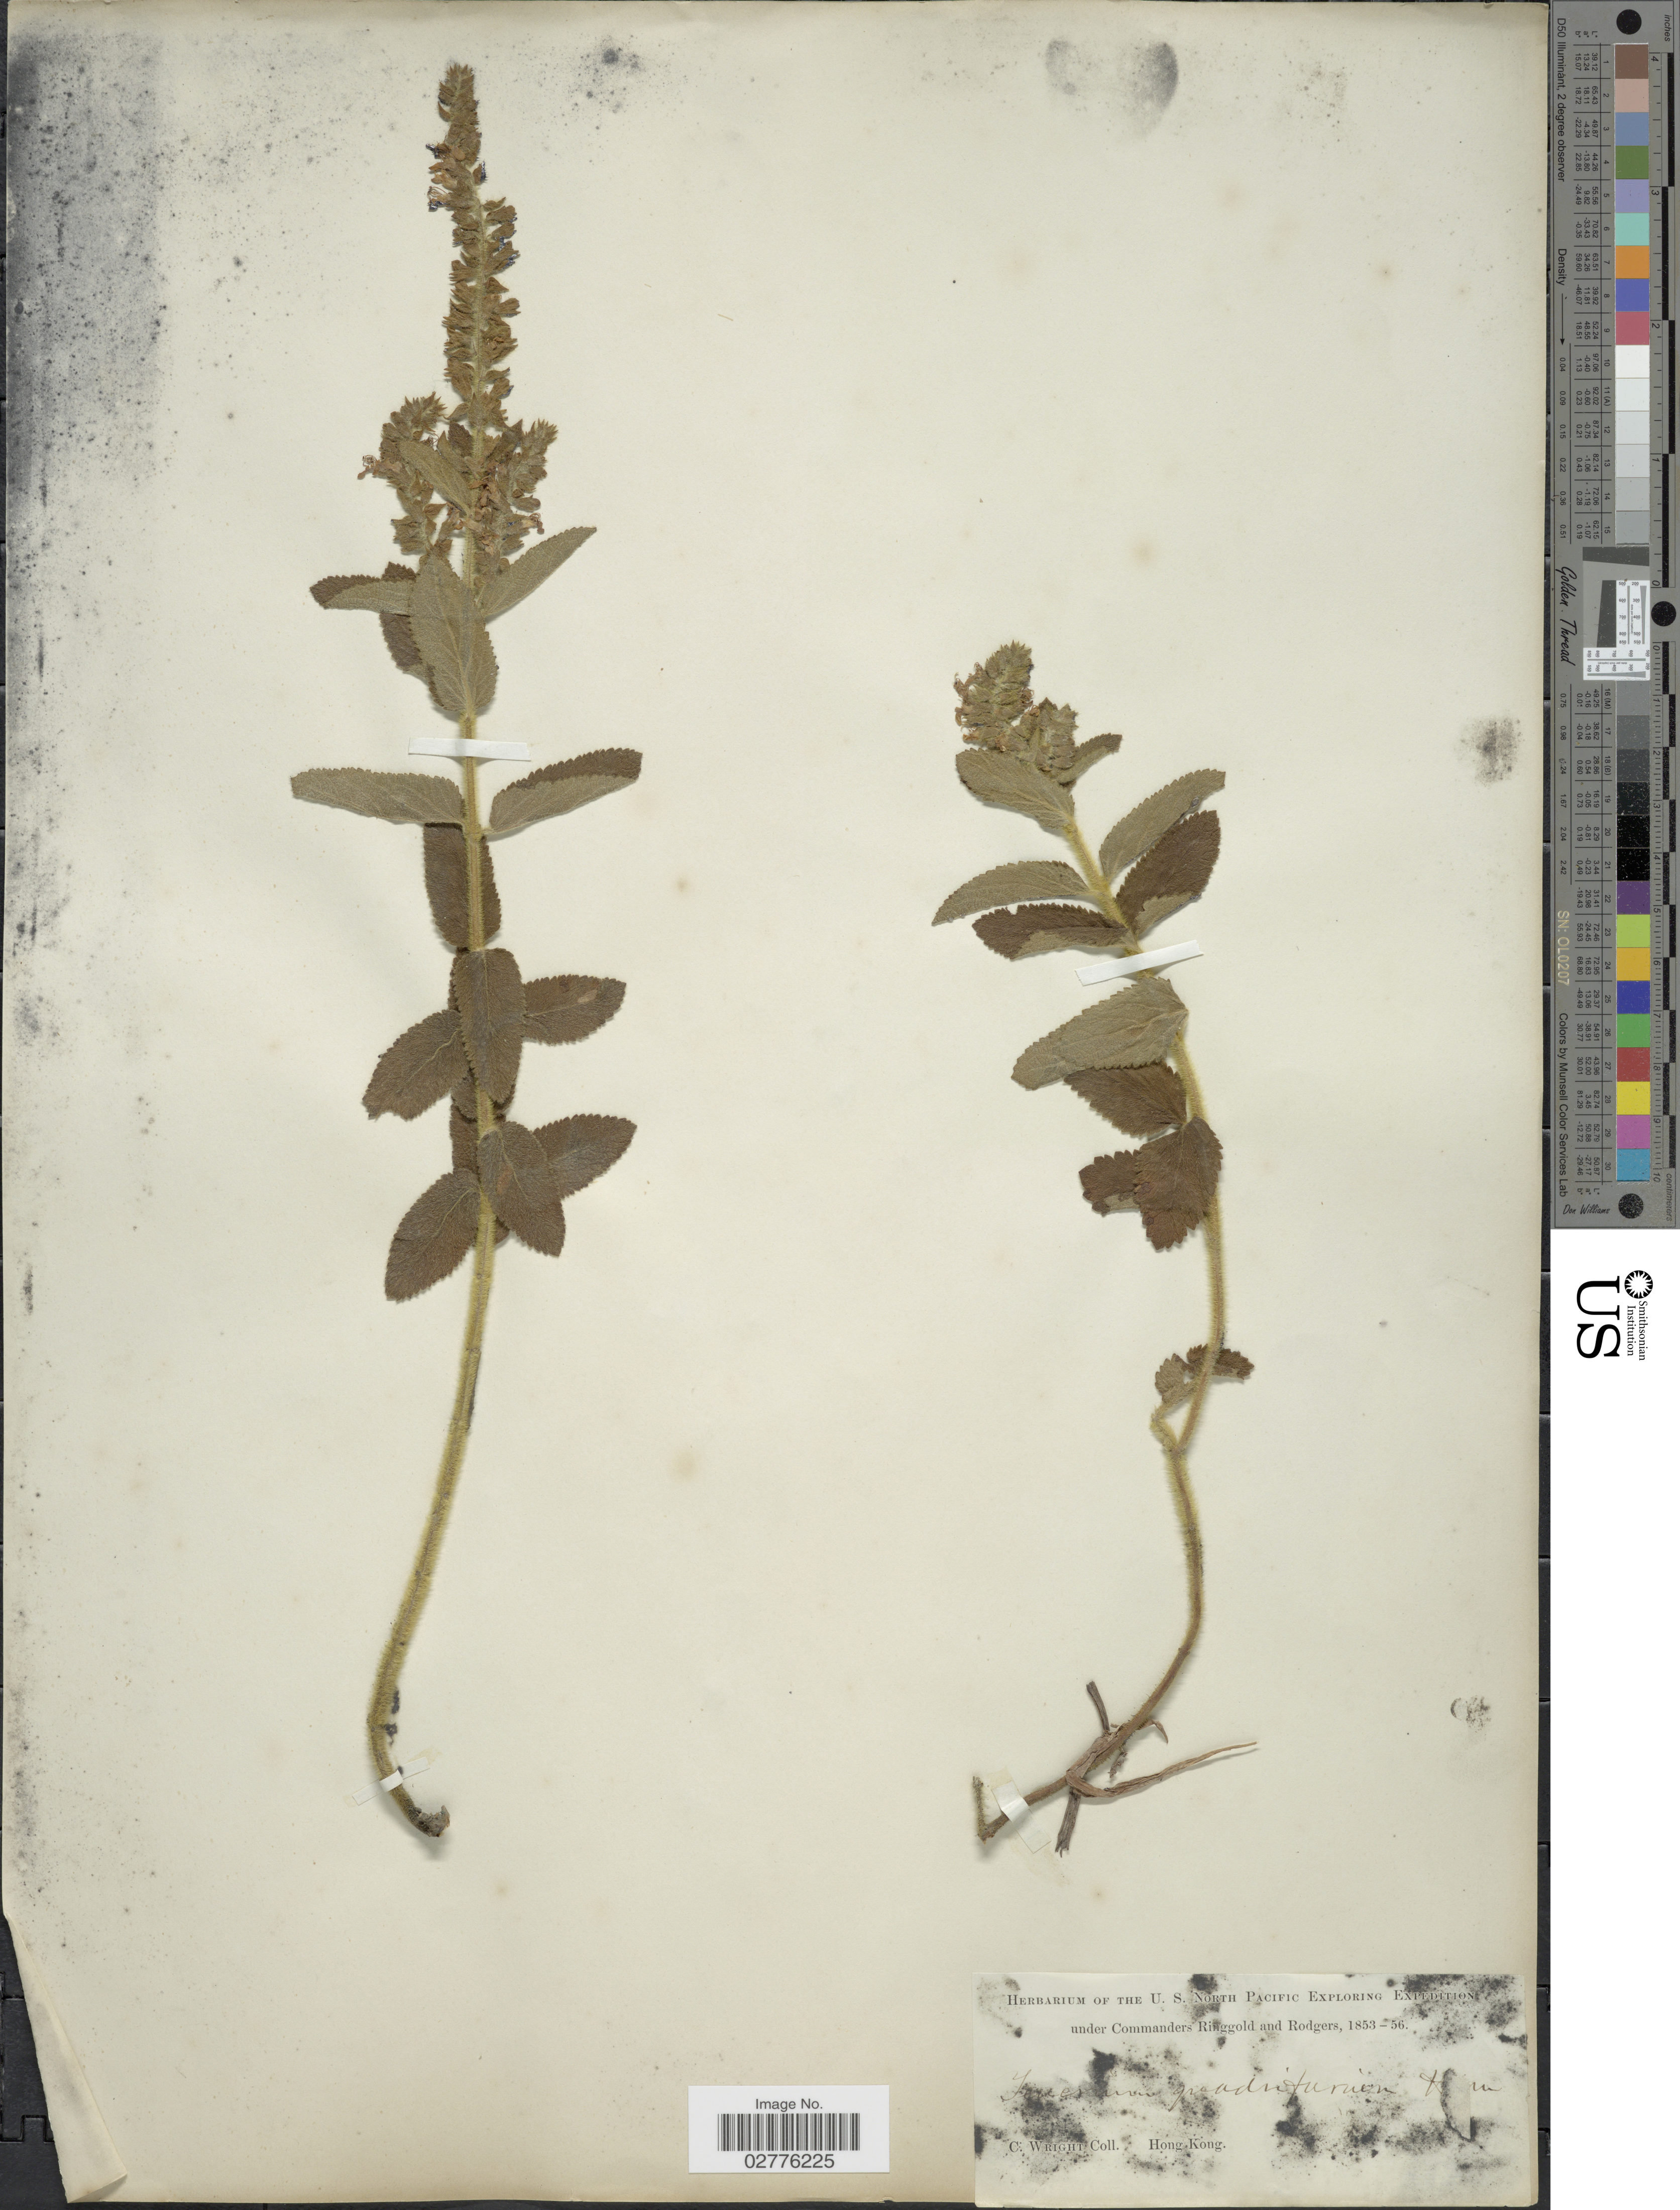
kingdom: Plantae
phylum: Tracheophyta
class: Magnoliopsida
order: Lamiales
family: Lamiaceae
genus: Teucrium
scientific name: Teucrium quadrifarium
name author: Buch.-Ham. ex D. Don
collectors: C. Wright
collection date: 1853/1856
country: China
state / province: Hong Kong